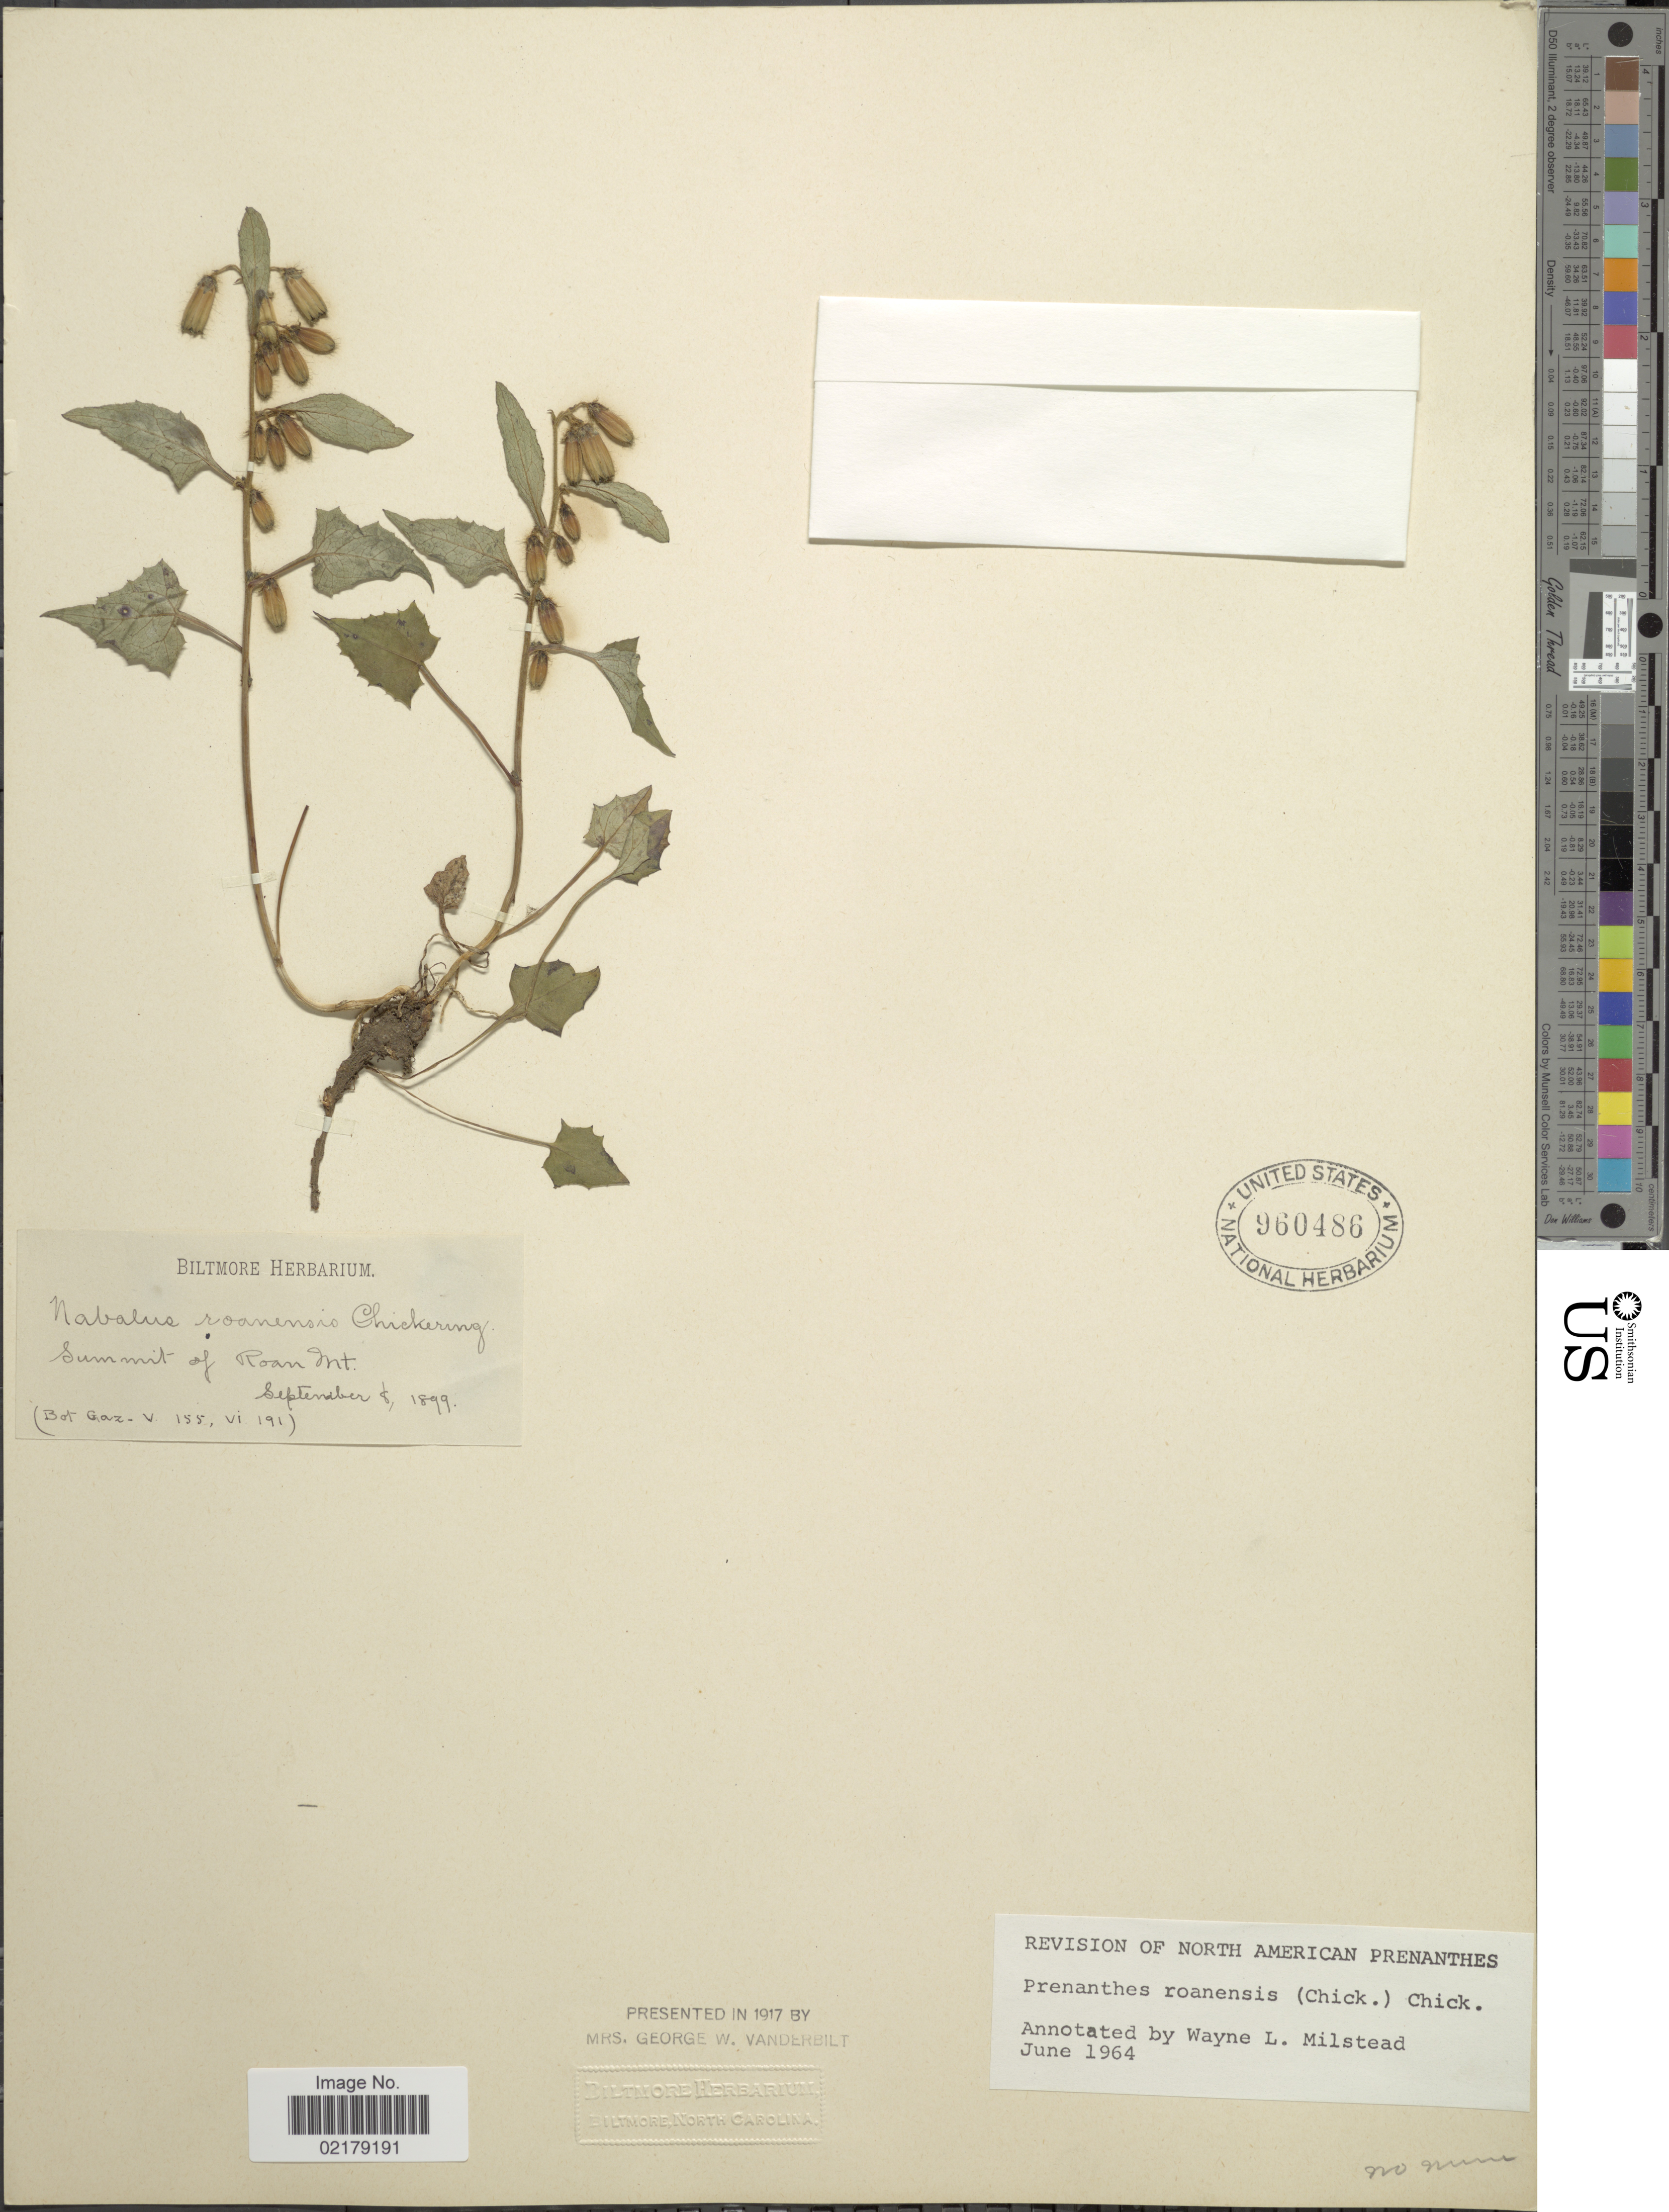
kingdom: Plantae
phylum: Tracheophyta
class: Magnoliopsida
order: Asterales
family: Asteraceae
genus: Nabalus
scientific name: Nabalus roanensis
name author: Chickering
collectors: ex herb. Biltmore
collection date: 1899-09-08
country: United States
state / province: Tennessee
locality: Summit of Roan Mt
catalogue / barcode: US 960486